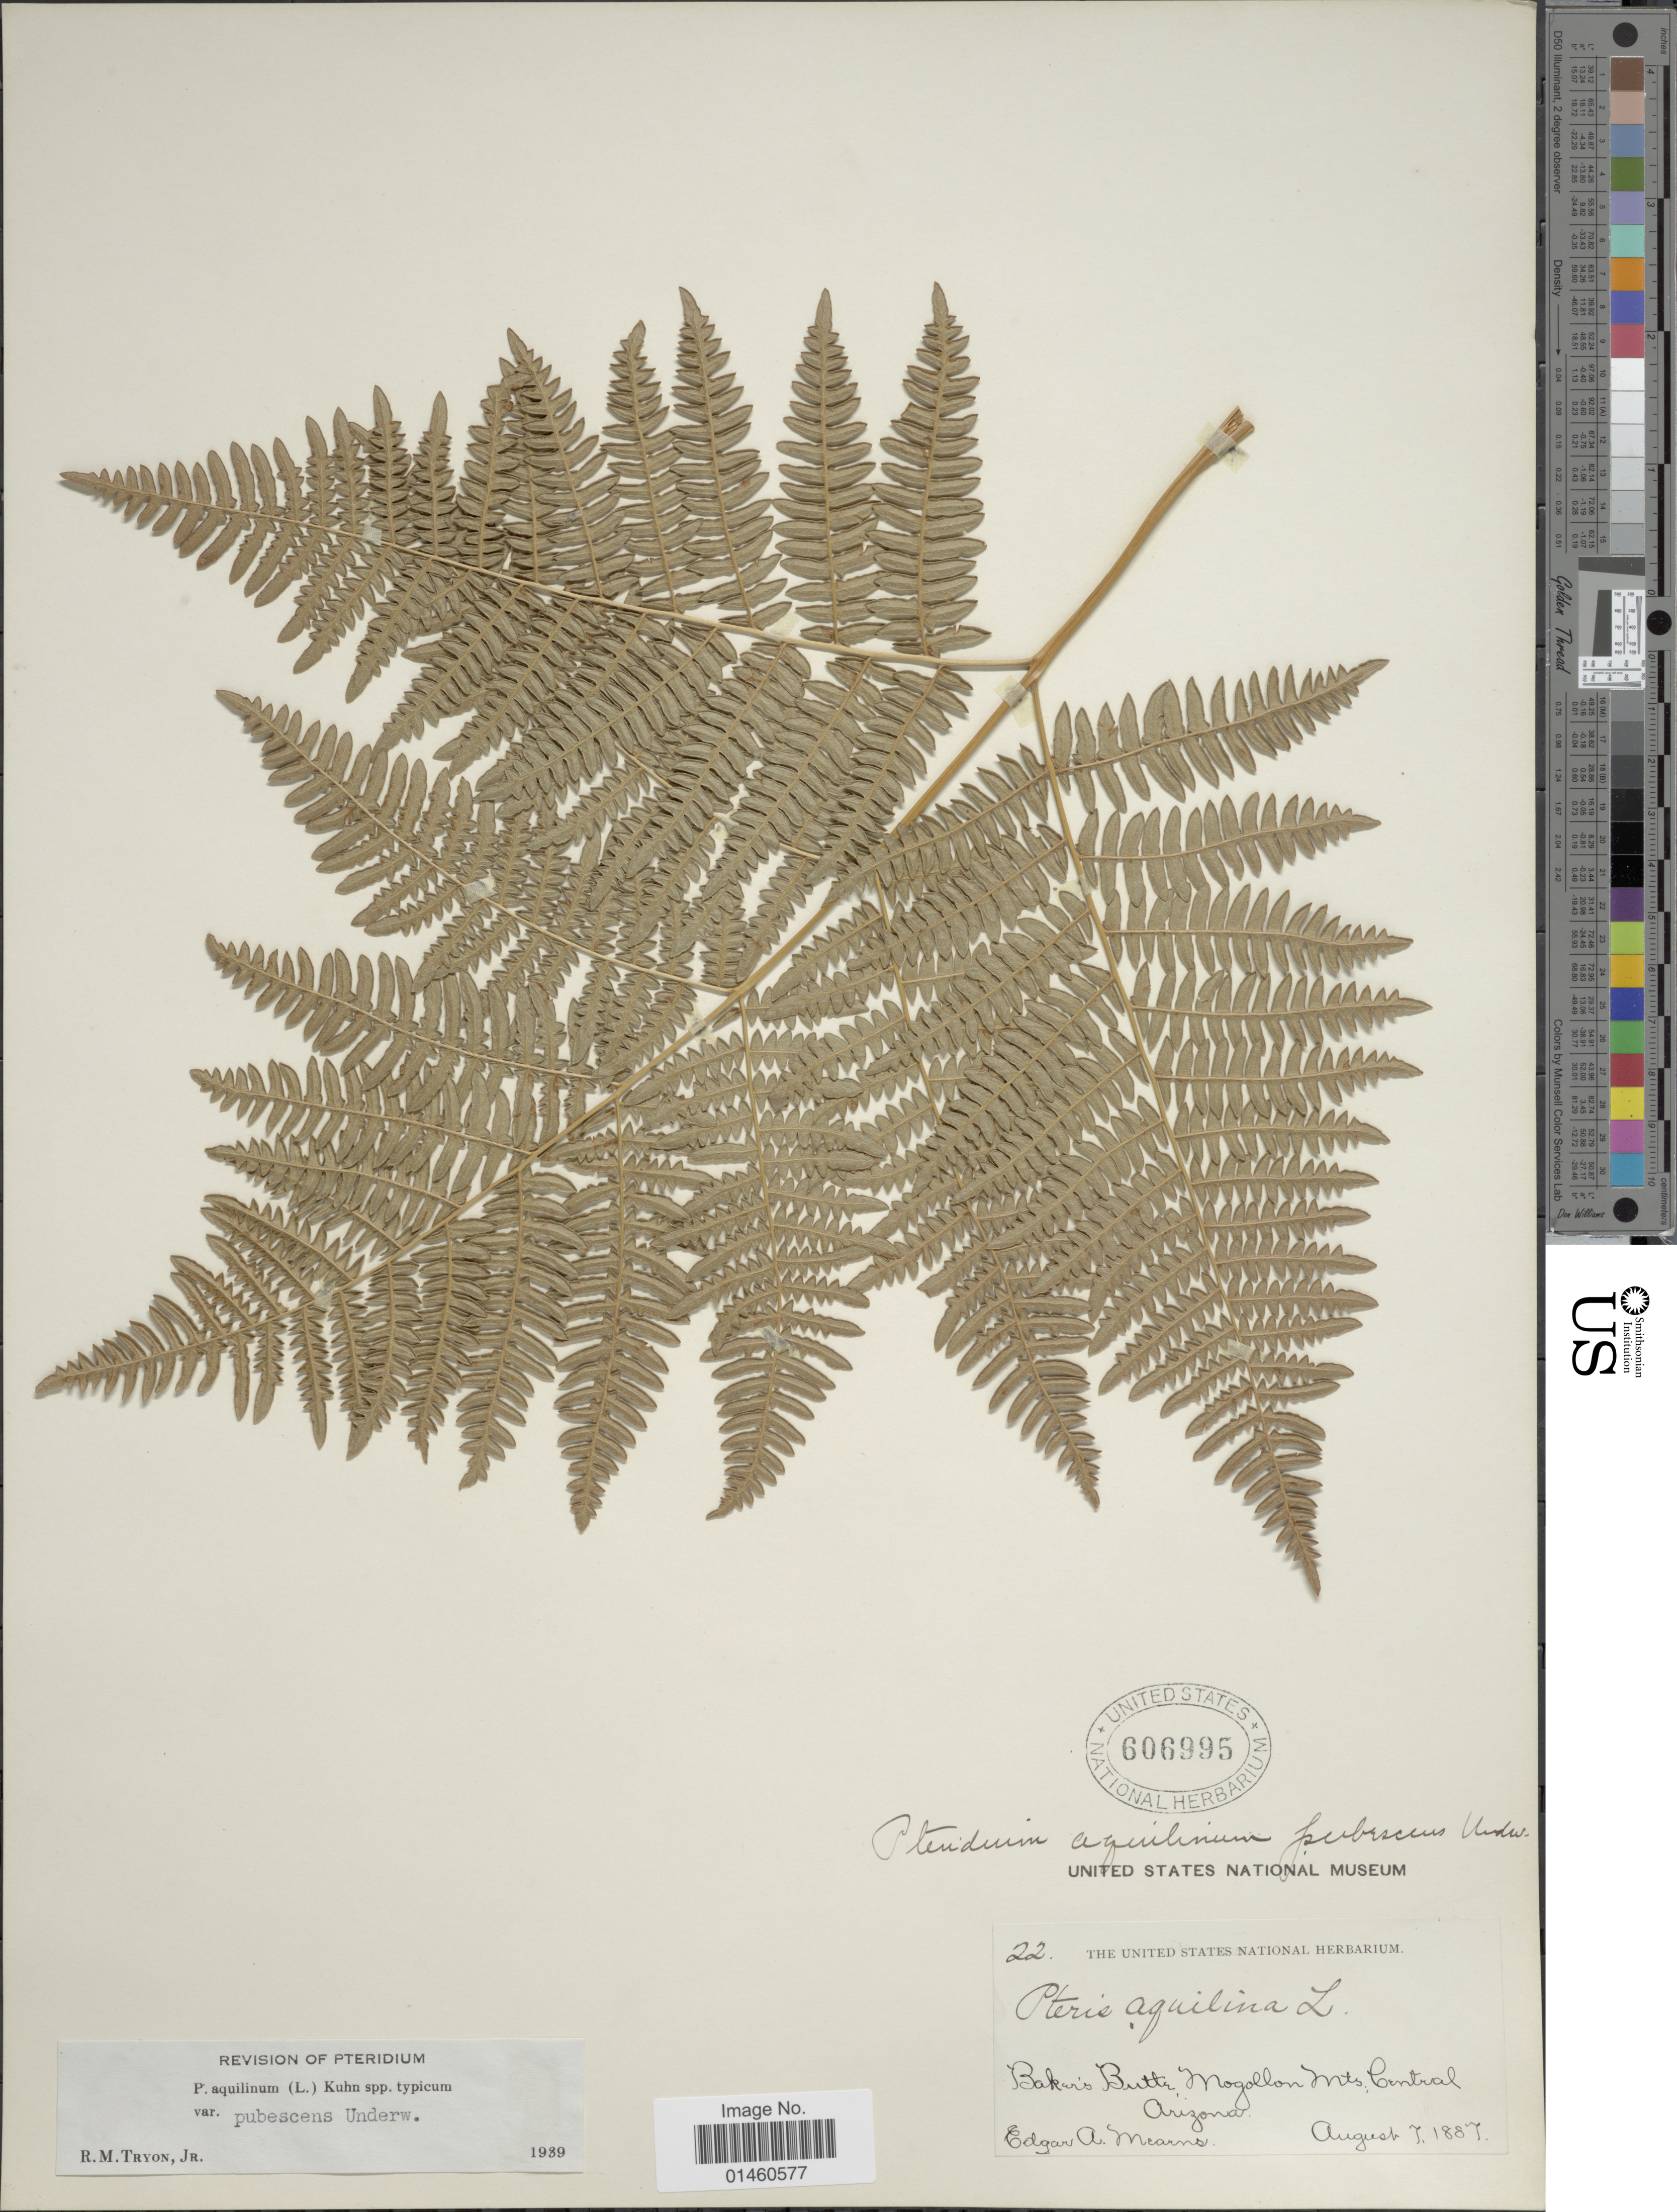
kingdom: Plantae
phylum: Tracheophyta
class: Polypodiopsida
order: Polypodiales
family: Dennstaedtiaceae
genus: Pteridium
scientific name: Pteridium pubescens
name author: (Underw.) Christenh.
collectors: E. A. Mearns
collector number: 22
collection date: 1887-08-07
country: United States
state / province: Arizona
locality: Baker's Butte, Mogollon Mts. Central Arizona.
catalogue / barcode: US 606995